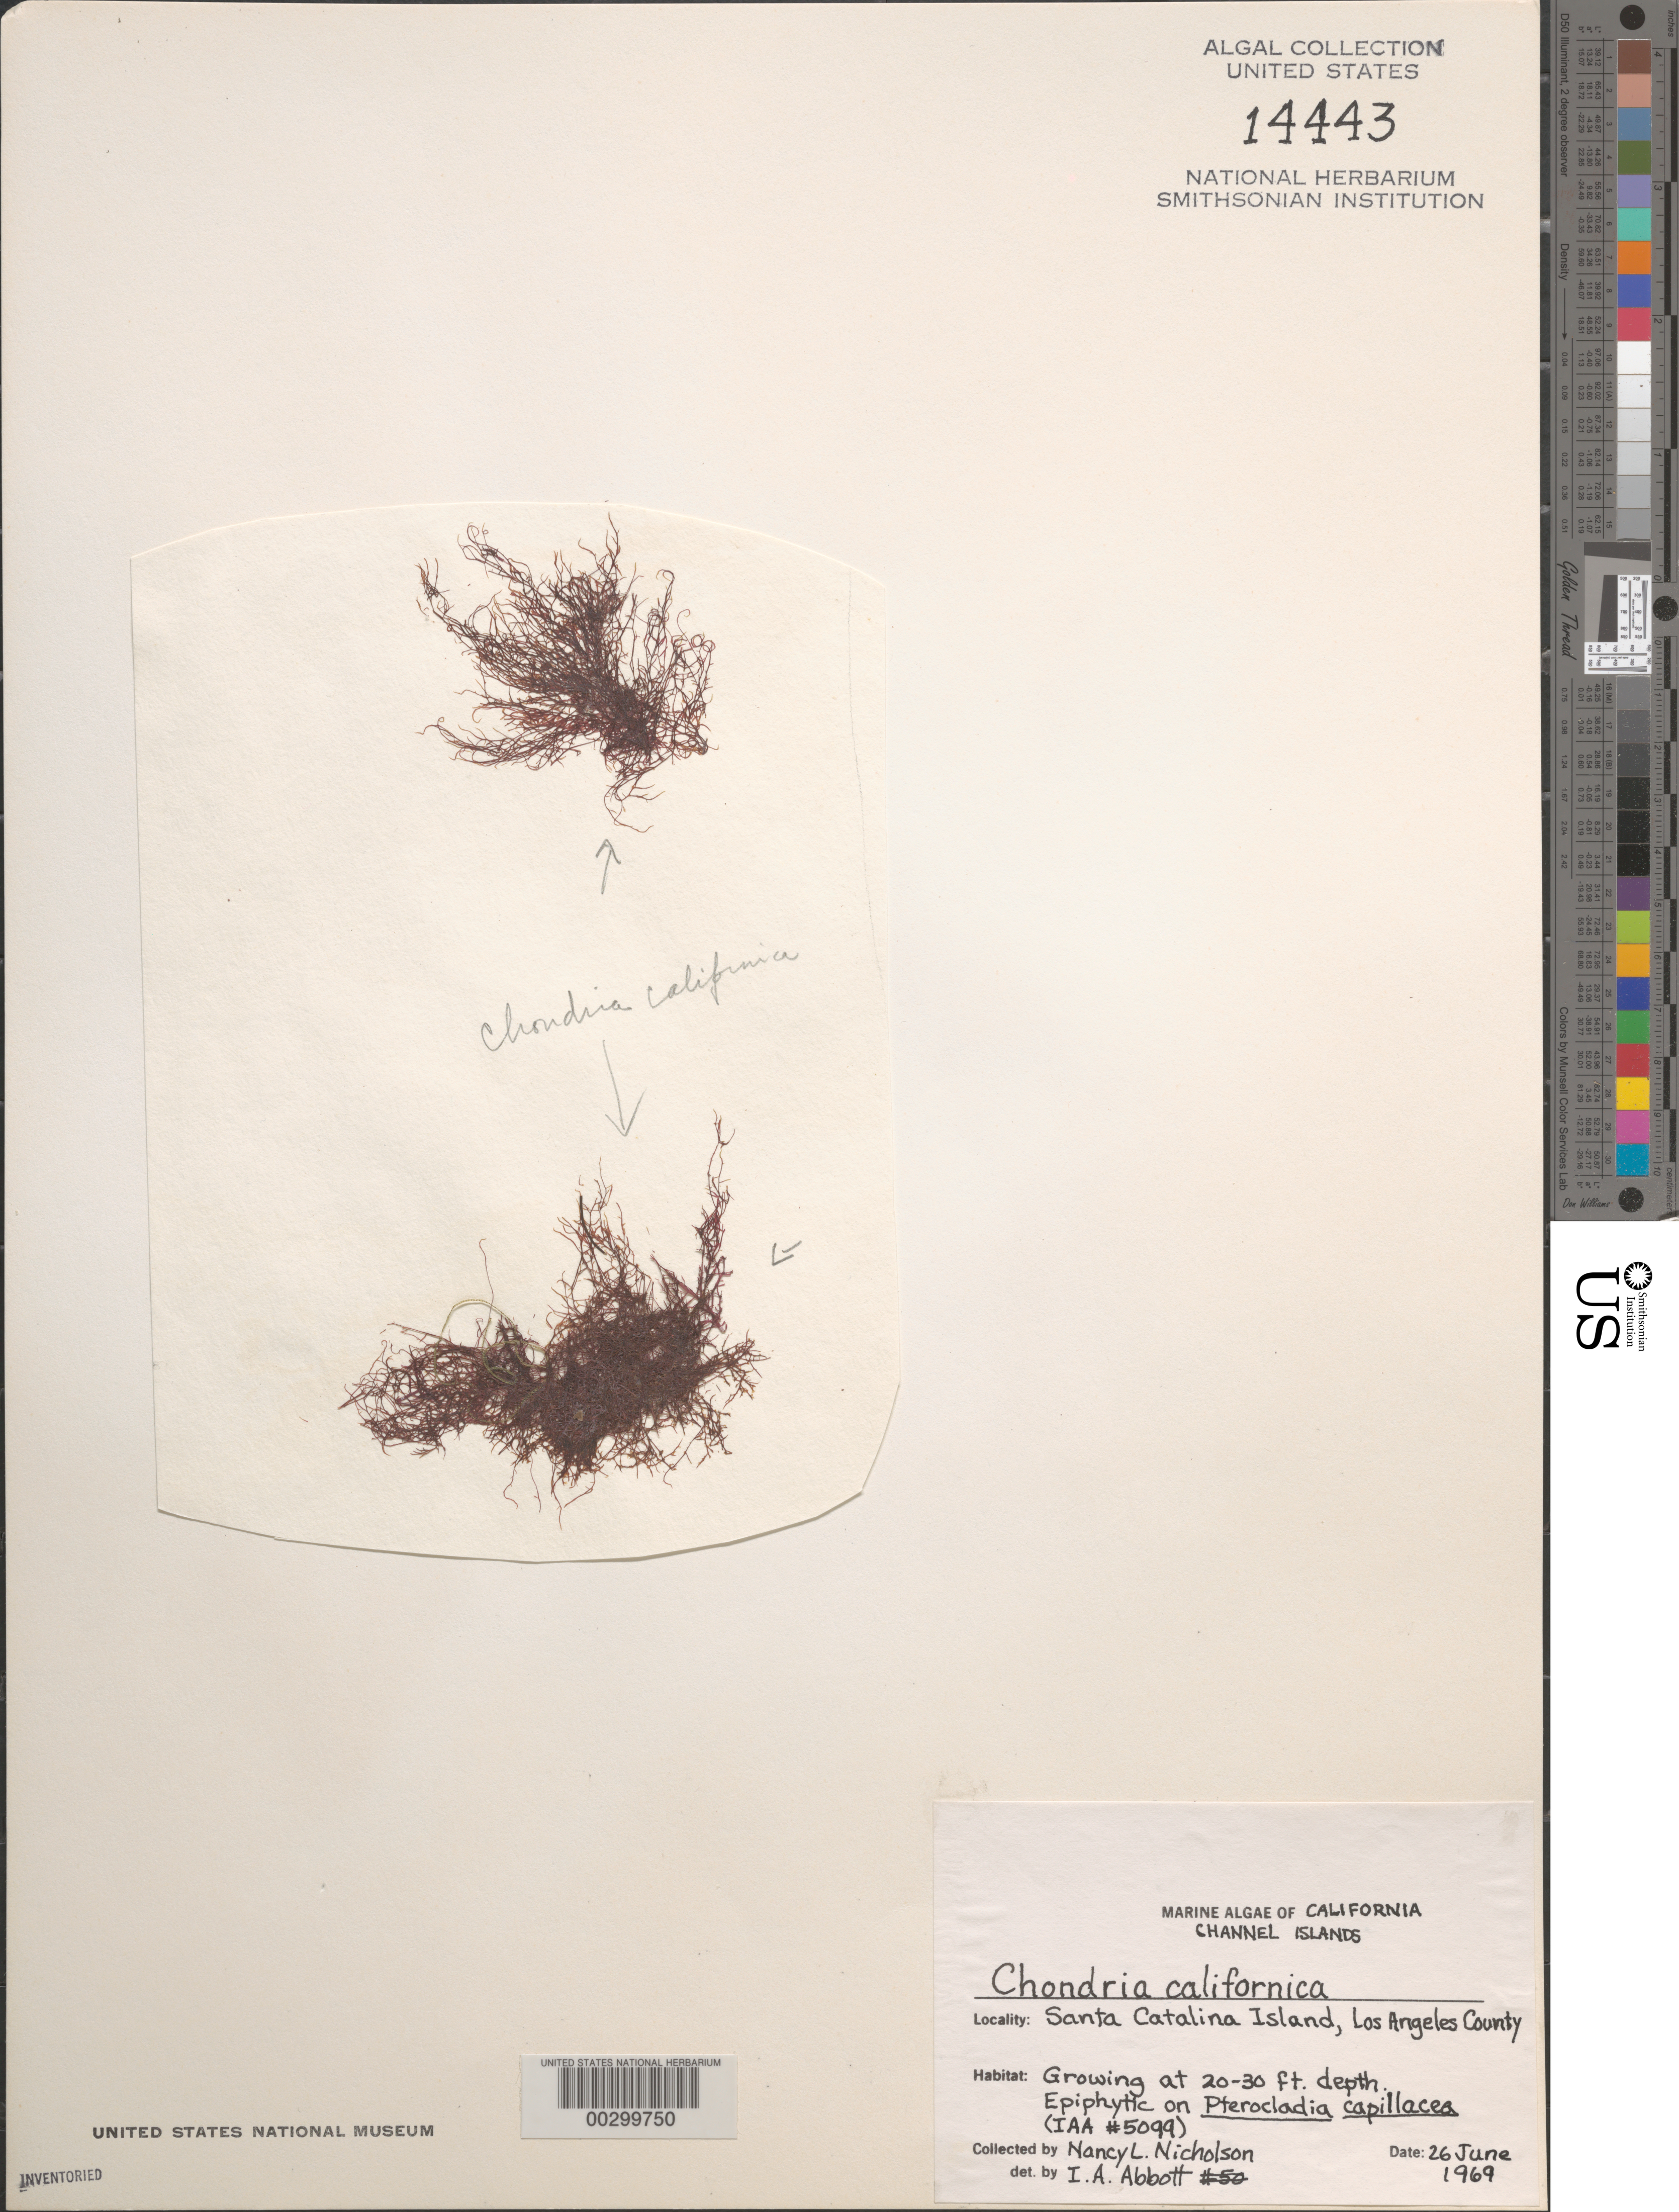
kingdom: Plantae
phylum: Rhodophyta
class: Florideophyceae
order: Ceramiales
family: Rhodomelaceae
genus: Chondria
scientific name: Chondria acrorhizophora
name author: Setch. & N.L. Gardner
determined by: Algae name updating Project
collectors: N. Nicholson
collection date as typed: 26 Jun 1969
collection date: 1969-06-26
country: United States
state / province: California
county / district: Los Angeles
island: Santa Catalina Island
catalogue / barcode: US 14443